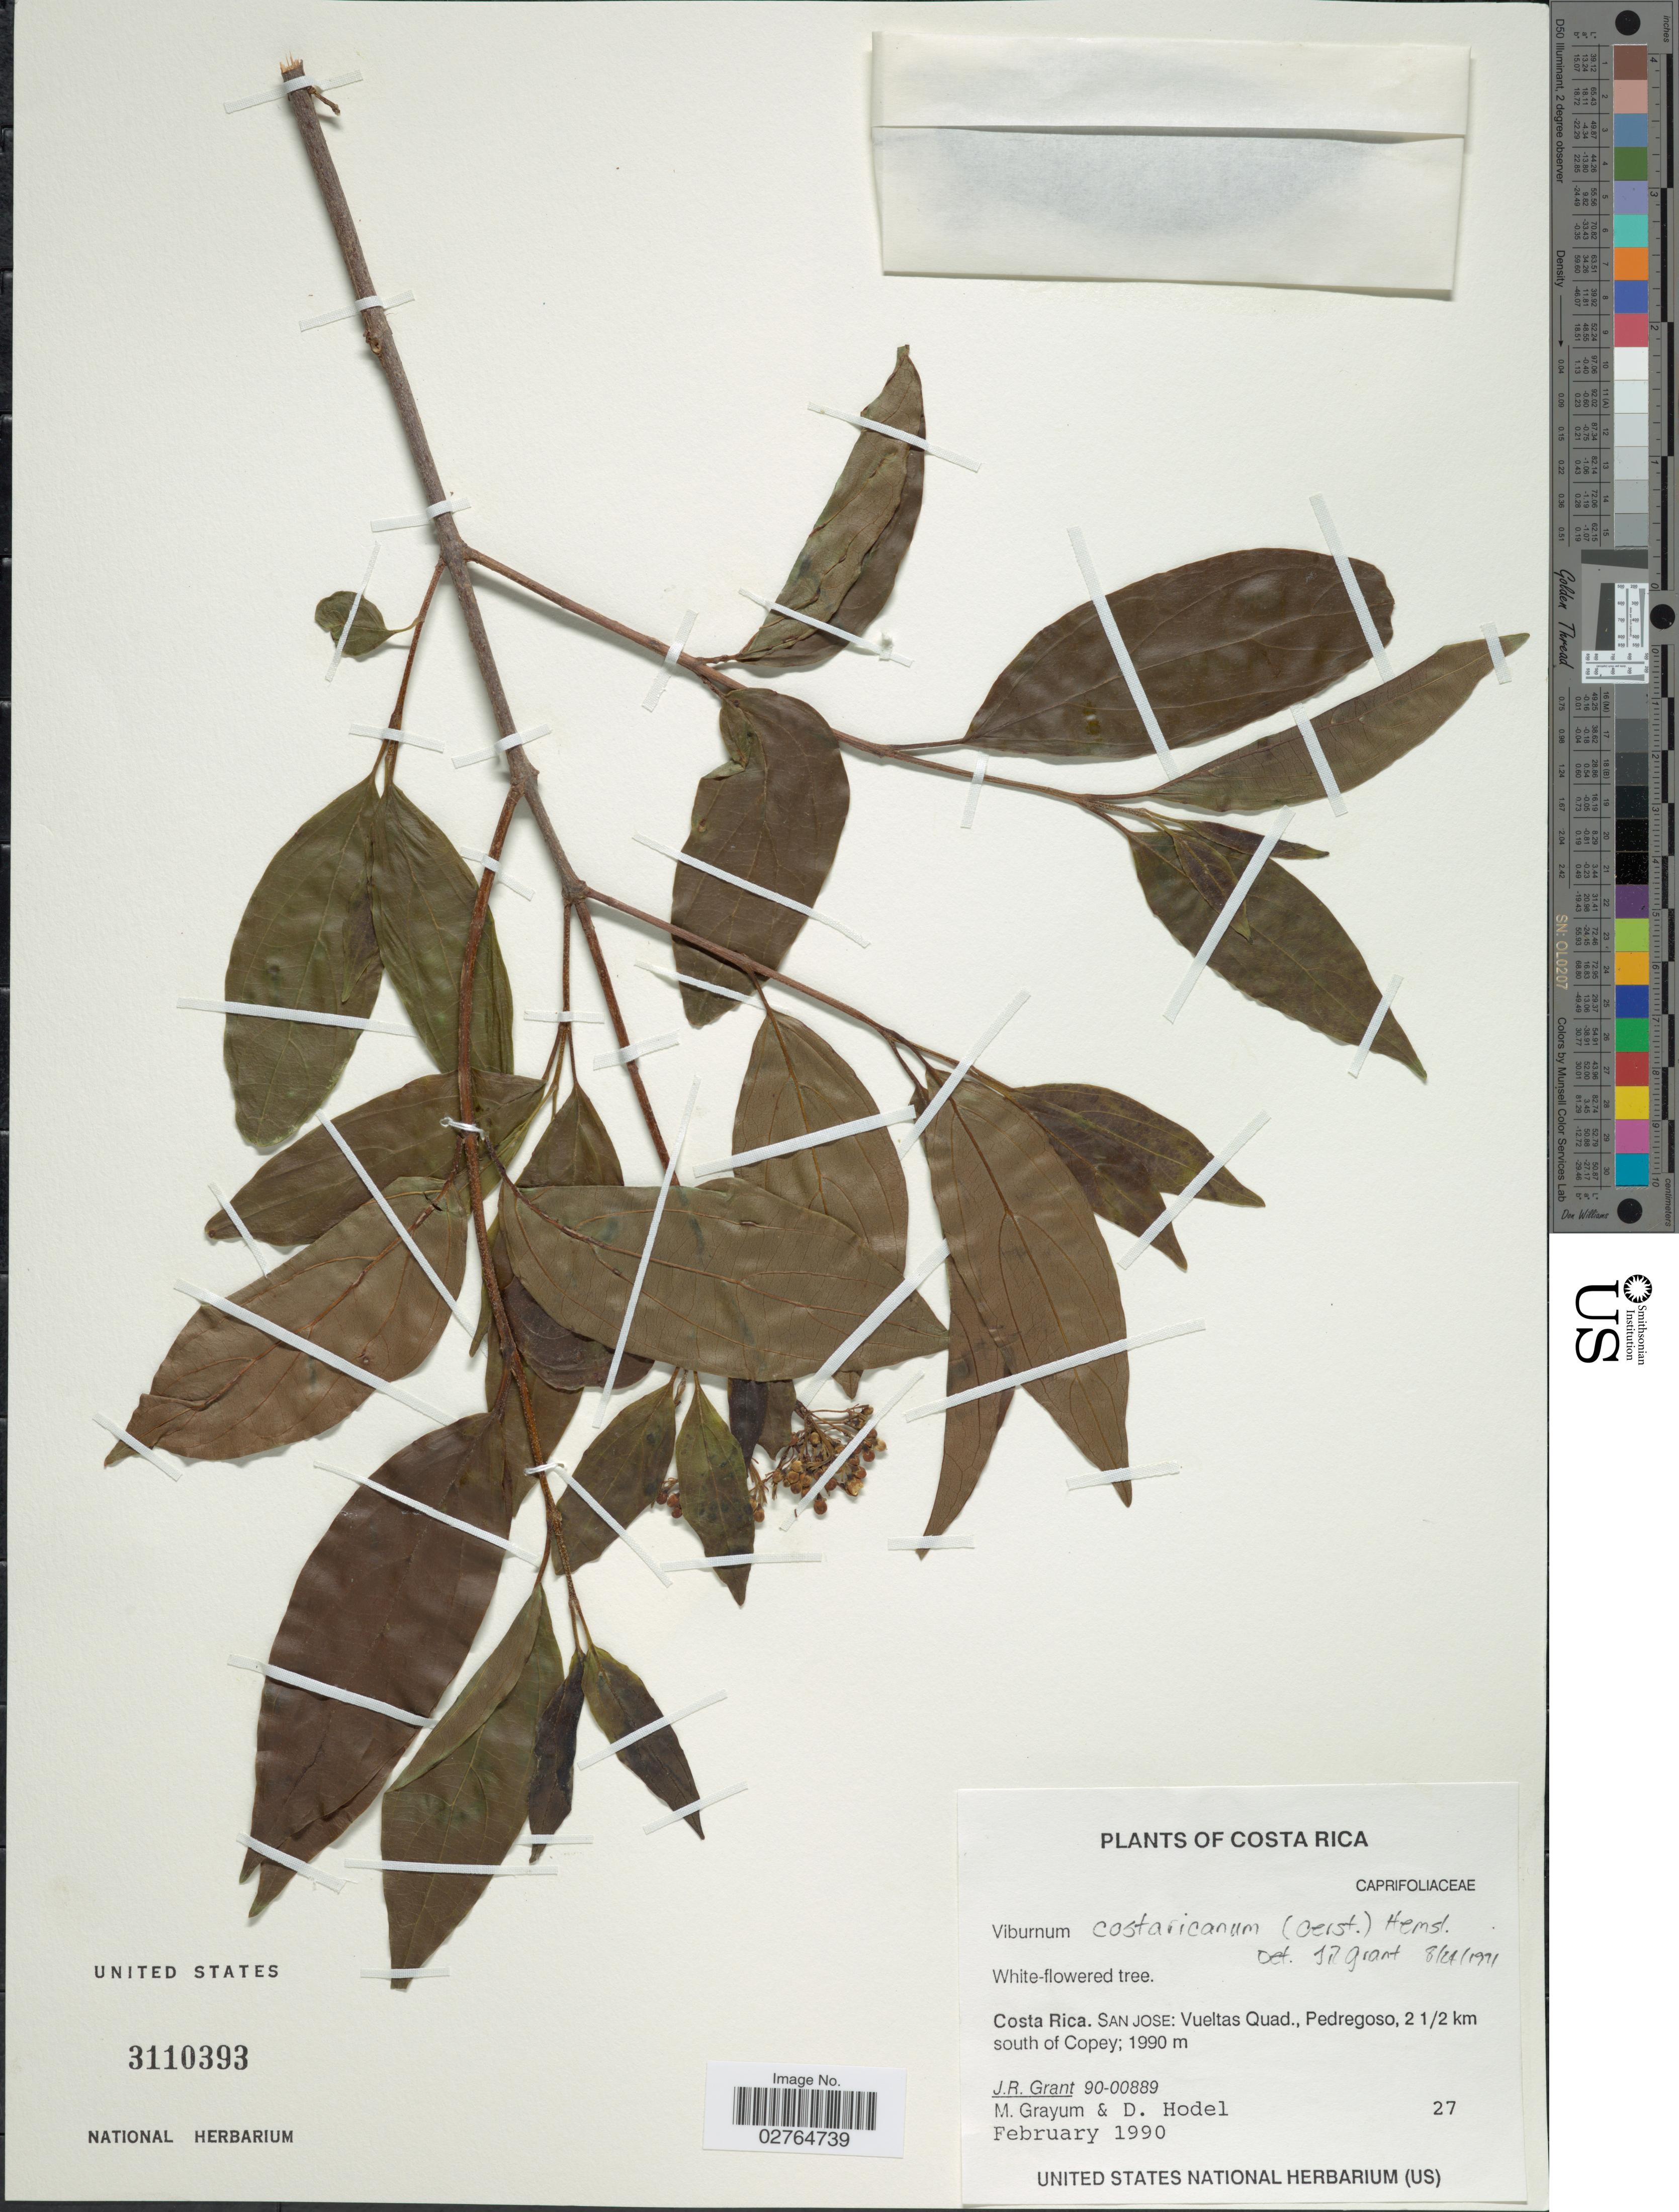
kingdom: Plantae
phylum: Tracheophyta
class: Magnoliopsida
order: Dipsacales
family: Viburnaceae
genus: Viburnum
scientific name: Viburnum costaricanum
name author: (Oerst.) Hemsl.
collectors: J. Grant, M. H. Grayum & D. R. Hodel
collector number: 90-00889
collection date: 1990-02-27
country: Costa Rica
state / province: San José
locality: Vueltas Quad., Pedregoso, 21/2 km south of Copey.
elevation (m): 1990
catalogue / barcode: US 3110393